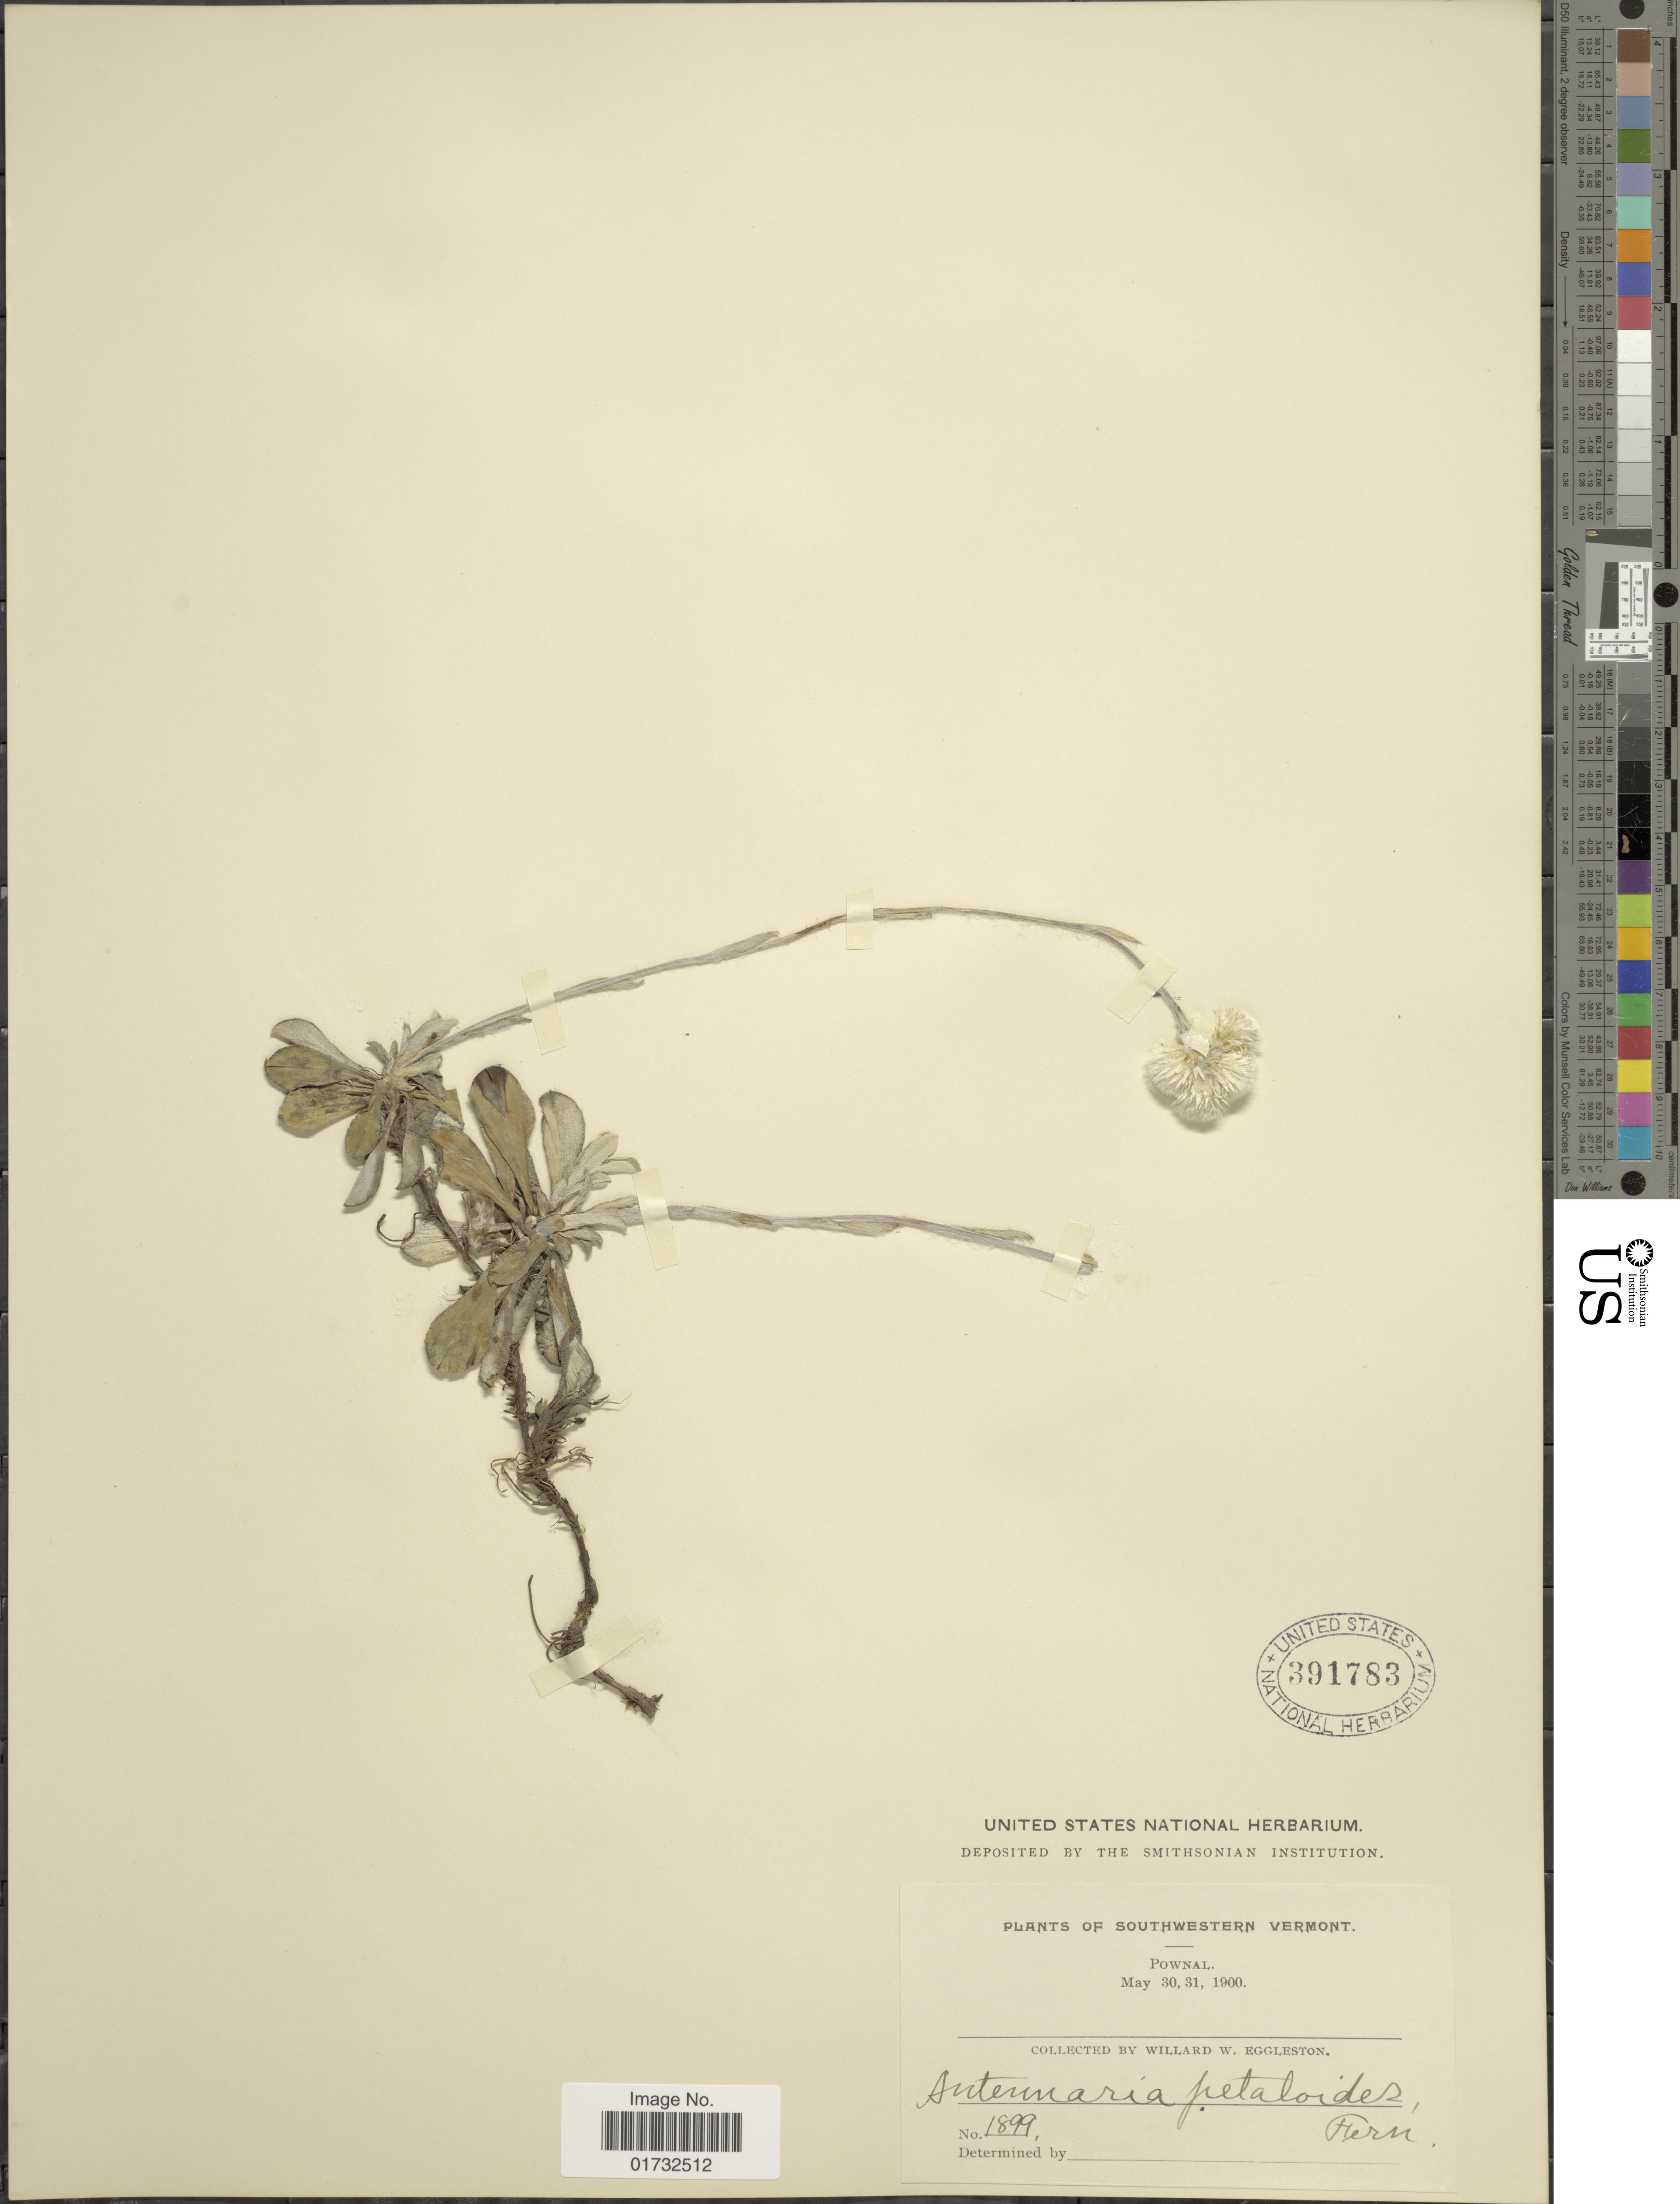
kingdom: Plantae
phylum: Tracheophyta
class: Magnoliopsida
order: Asterales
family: Asteraceae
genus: Antennaria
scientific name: Antennaria petaloidea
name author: (Fernald) Fernald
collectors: W. W. Eggleston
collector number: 1899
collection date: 1900-05-30/1900-05-31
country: United States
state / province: Vermont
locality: Southwestern Vermont. Pownal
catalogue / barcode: US 391783